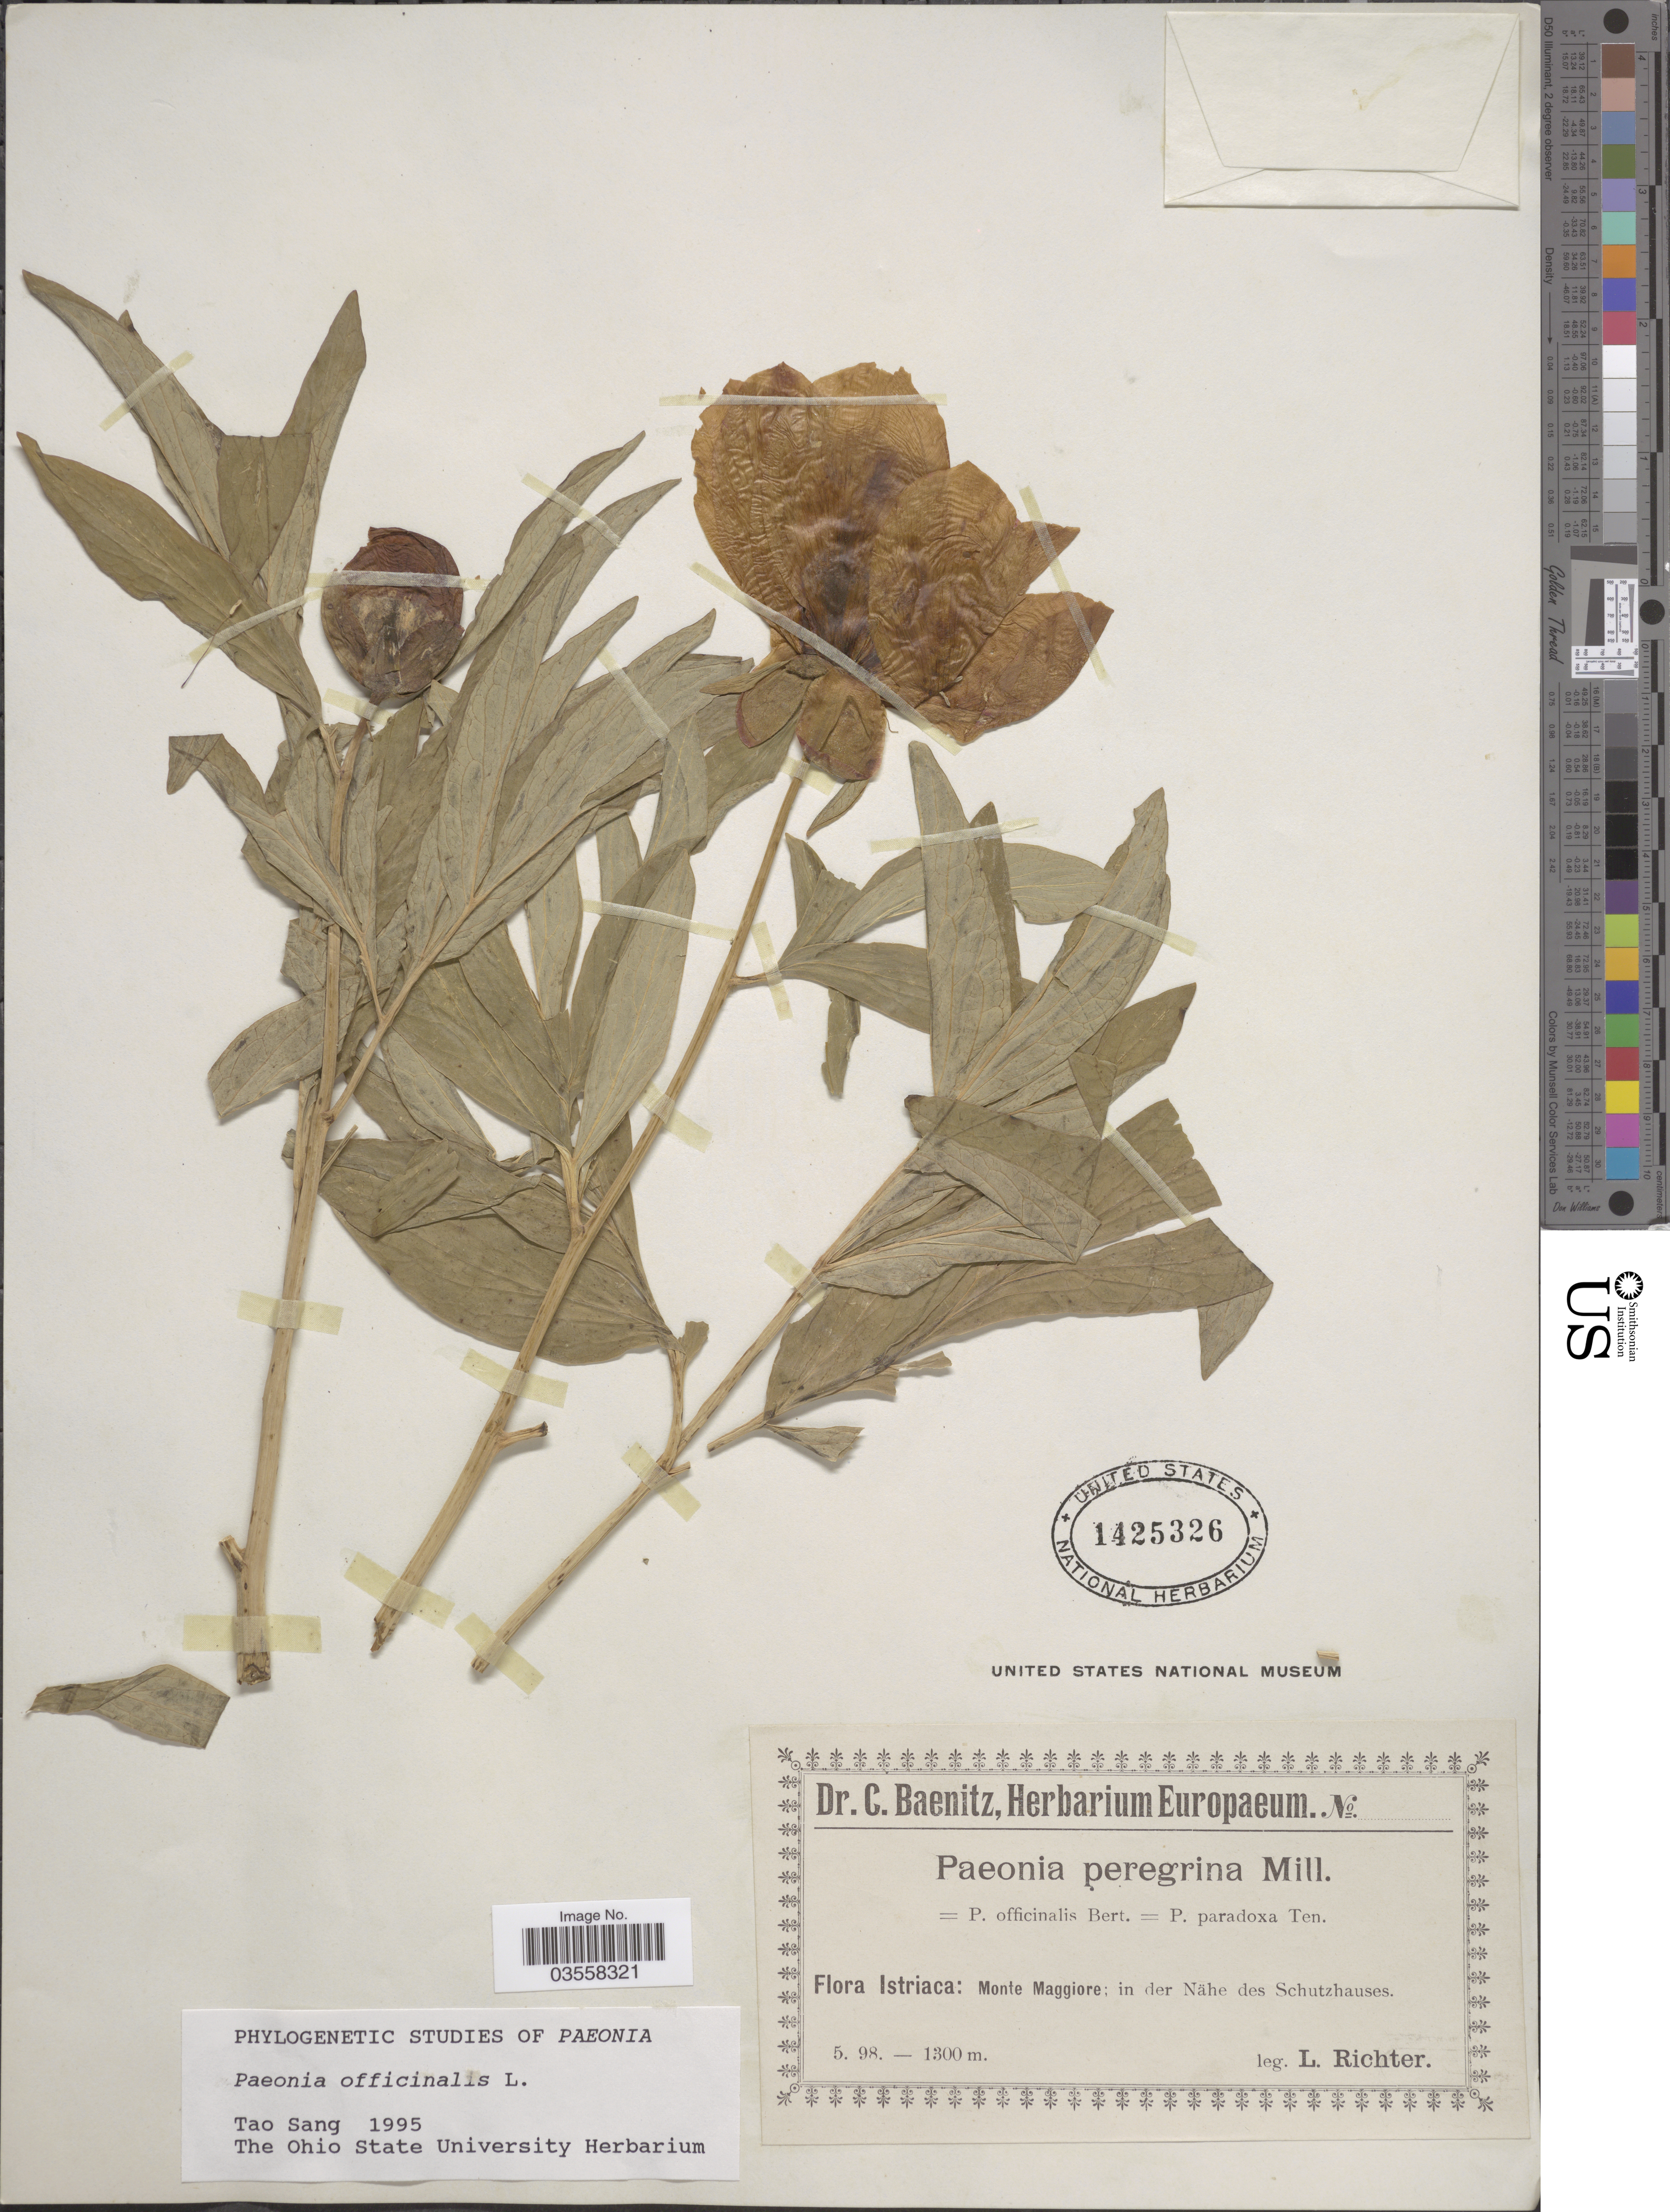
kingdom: Plantae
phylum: Tracheophyta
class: Magnoliopsida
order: Saxifragales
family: Paeoniaceae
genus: Paeonia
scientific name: Paeonia officinalis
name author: L.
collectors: L. Richter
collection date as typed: Transcribed d/m/y: /5/98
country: Croatia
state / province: Istria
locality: Istriaca: Monte Maggiore; in der Nähe des Schutzhauses.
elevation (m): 1300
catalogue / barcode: US 1425326